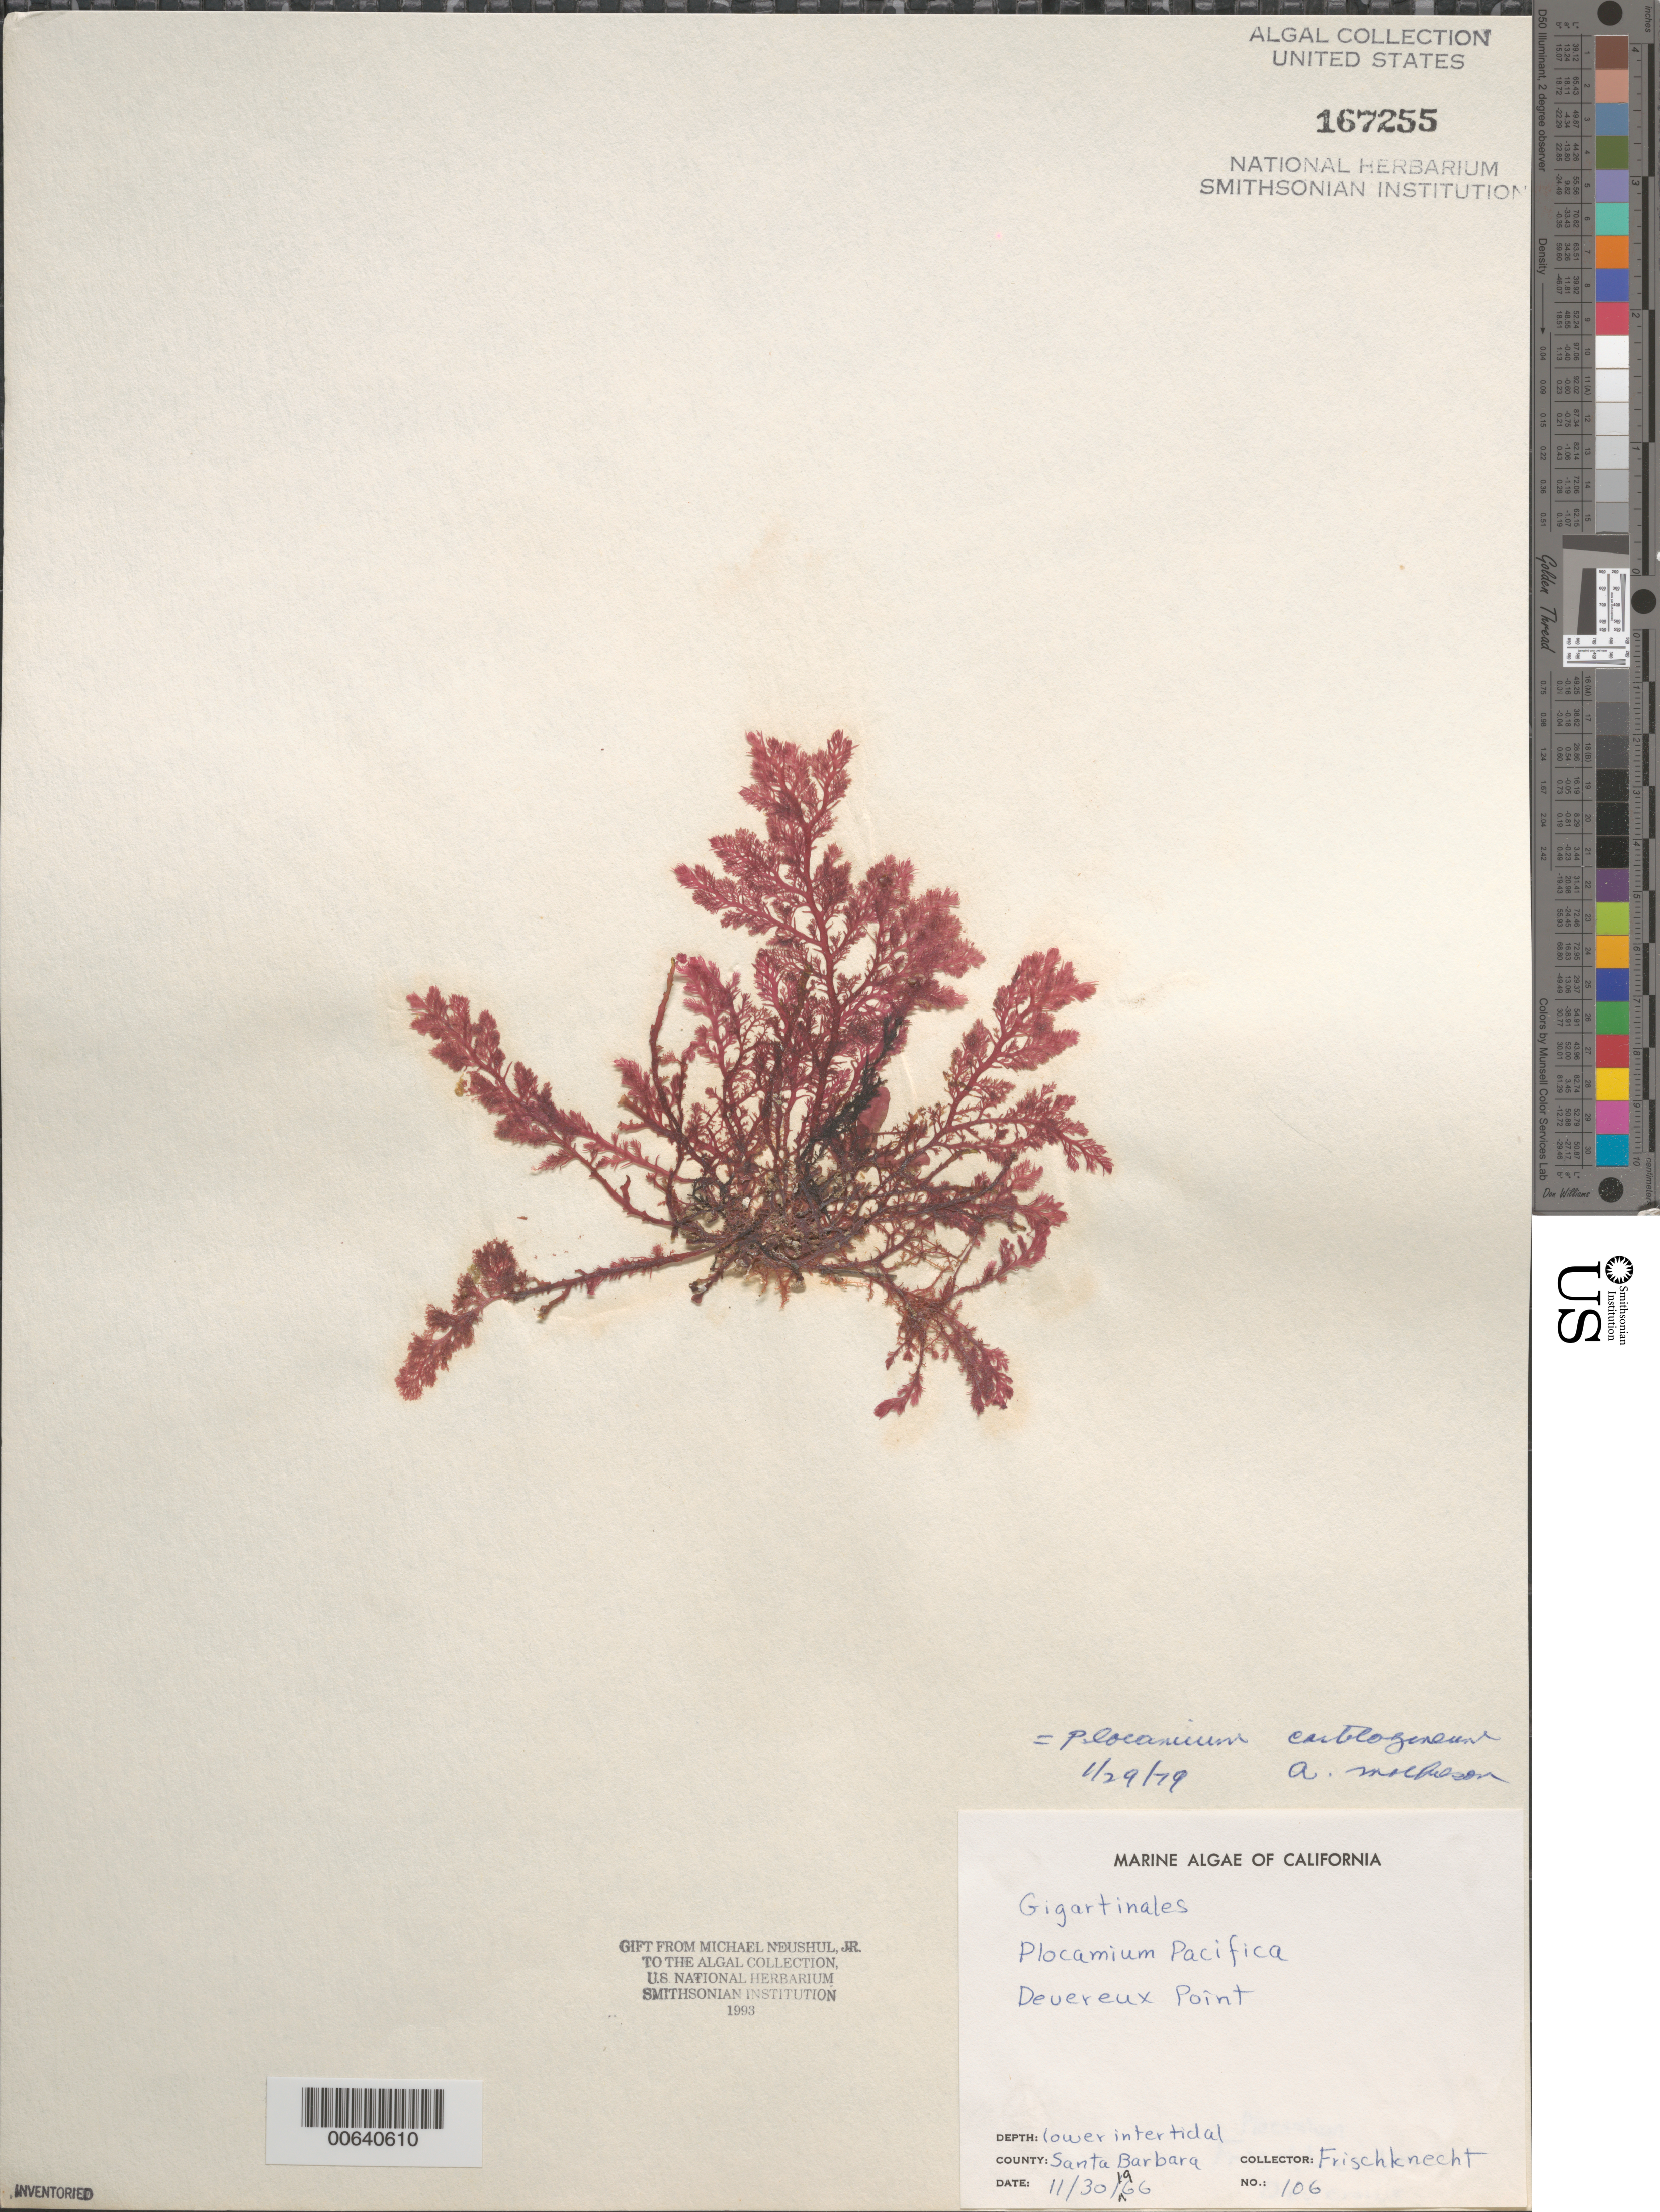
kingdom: Plantae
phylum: Rhodophyta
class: Florideophyceae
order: Plocamiales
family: Plocamiaceae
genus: Plocamium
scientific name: Plocamium cartilagineum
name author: (L.) P.S. Dixon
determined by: Mathieson, A. C.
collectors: -. Frischknecht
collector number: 106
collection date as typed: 30 Nov 1966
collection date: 1966-11-30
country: United States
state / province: California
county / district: Santa Barbara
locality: Devereaux Point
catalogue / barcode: US 167255